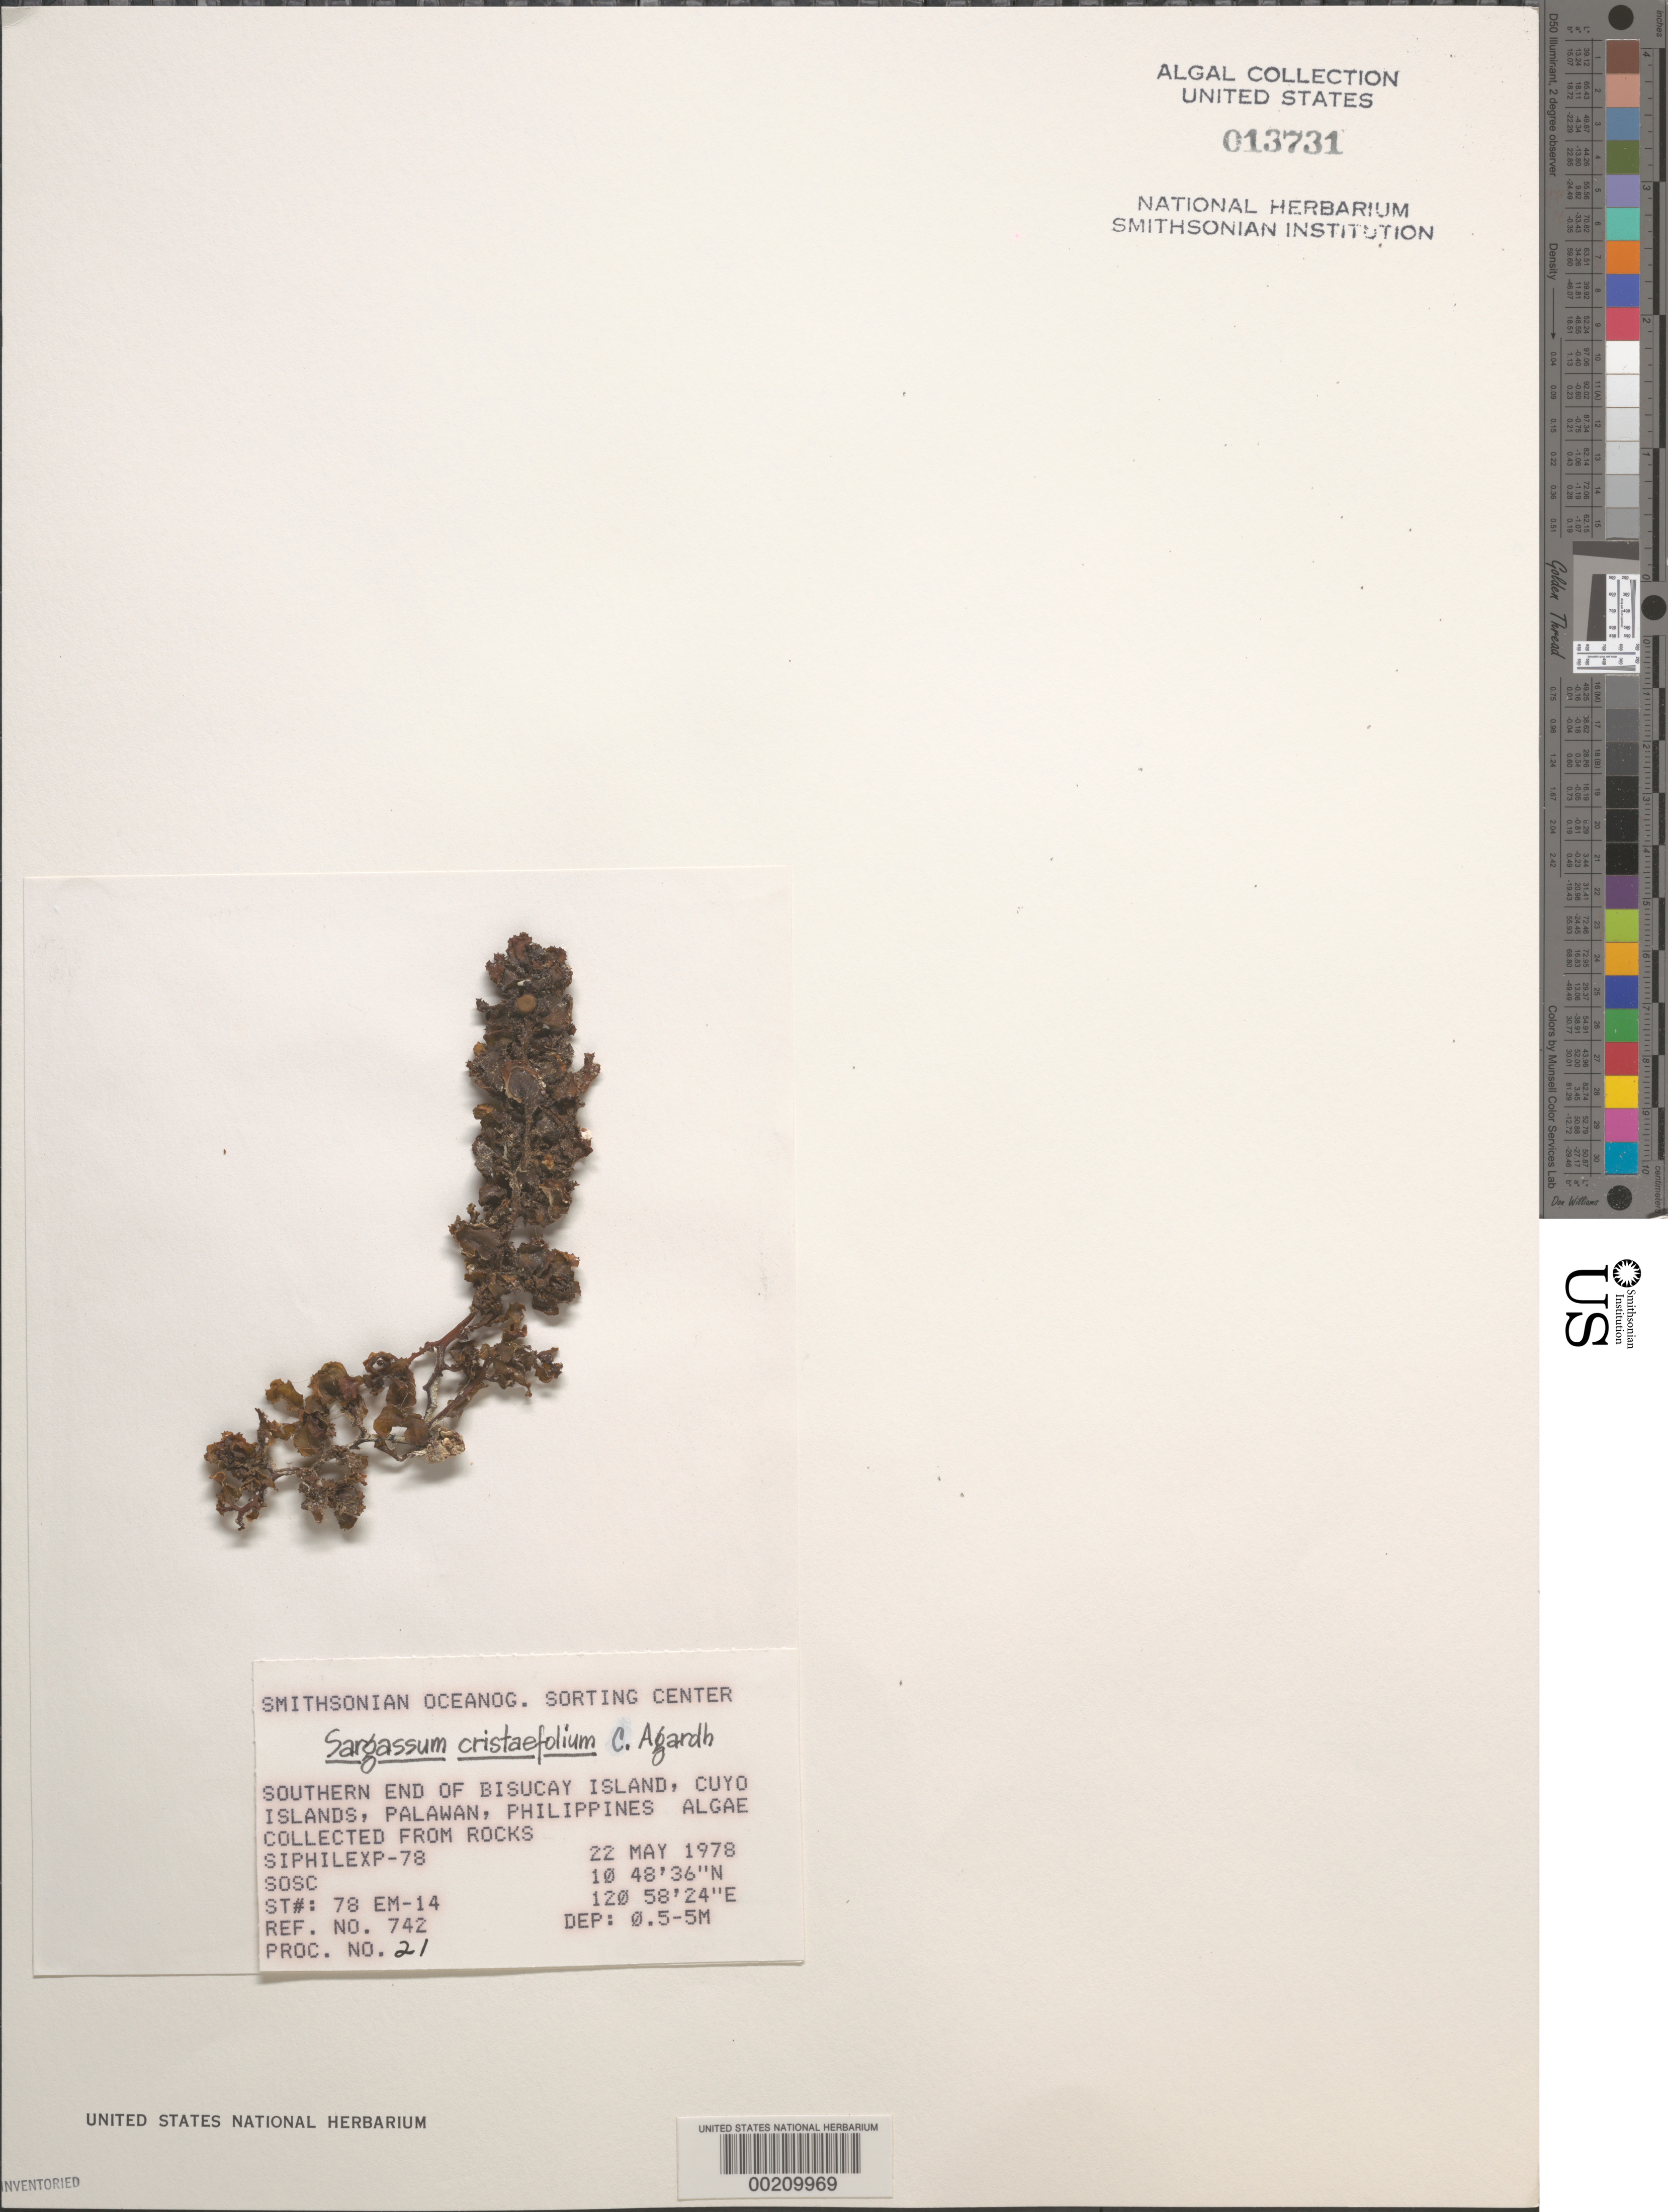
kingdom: Chromista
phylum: Ochrophyta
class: Phaeophyceae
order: Fucales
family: Sargassaceae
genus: Sargassum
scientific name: Sargassum ilicifolium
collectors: SOSC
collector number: Station 78 EM-14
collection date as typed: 22 May 1978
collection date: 1978-05-22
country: Philippines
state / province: Mimaropa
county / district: Palawan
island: Bisucay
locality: Southern end of island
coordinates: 10 48' 36" N, 120 58' 24" E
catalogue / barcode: US 13731